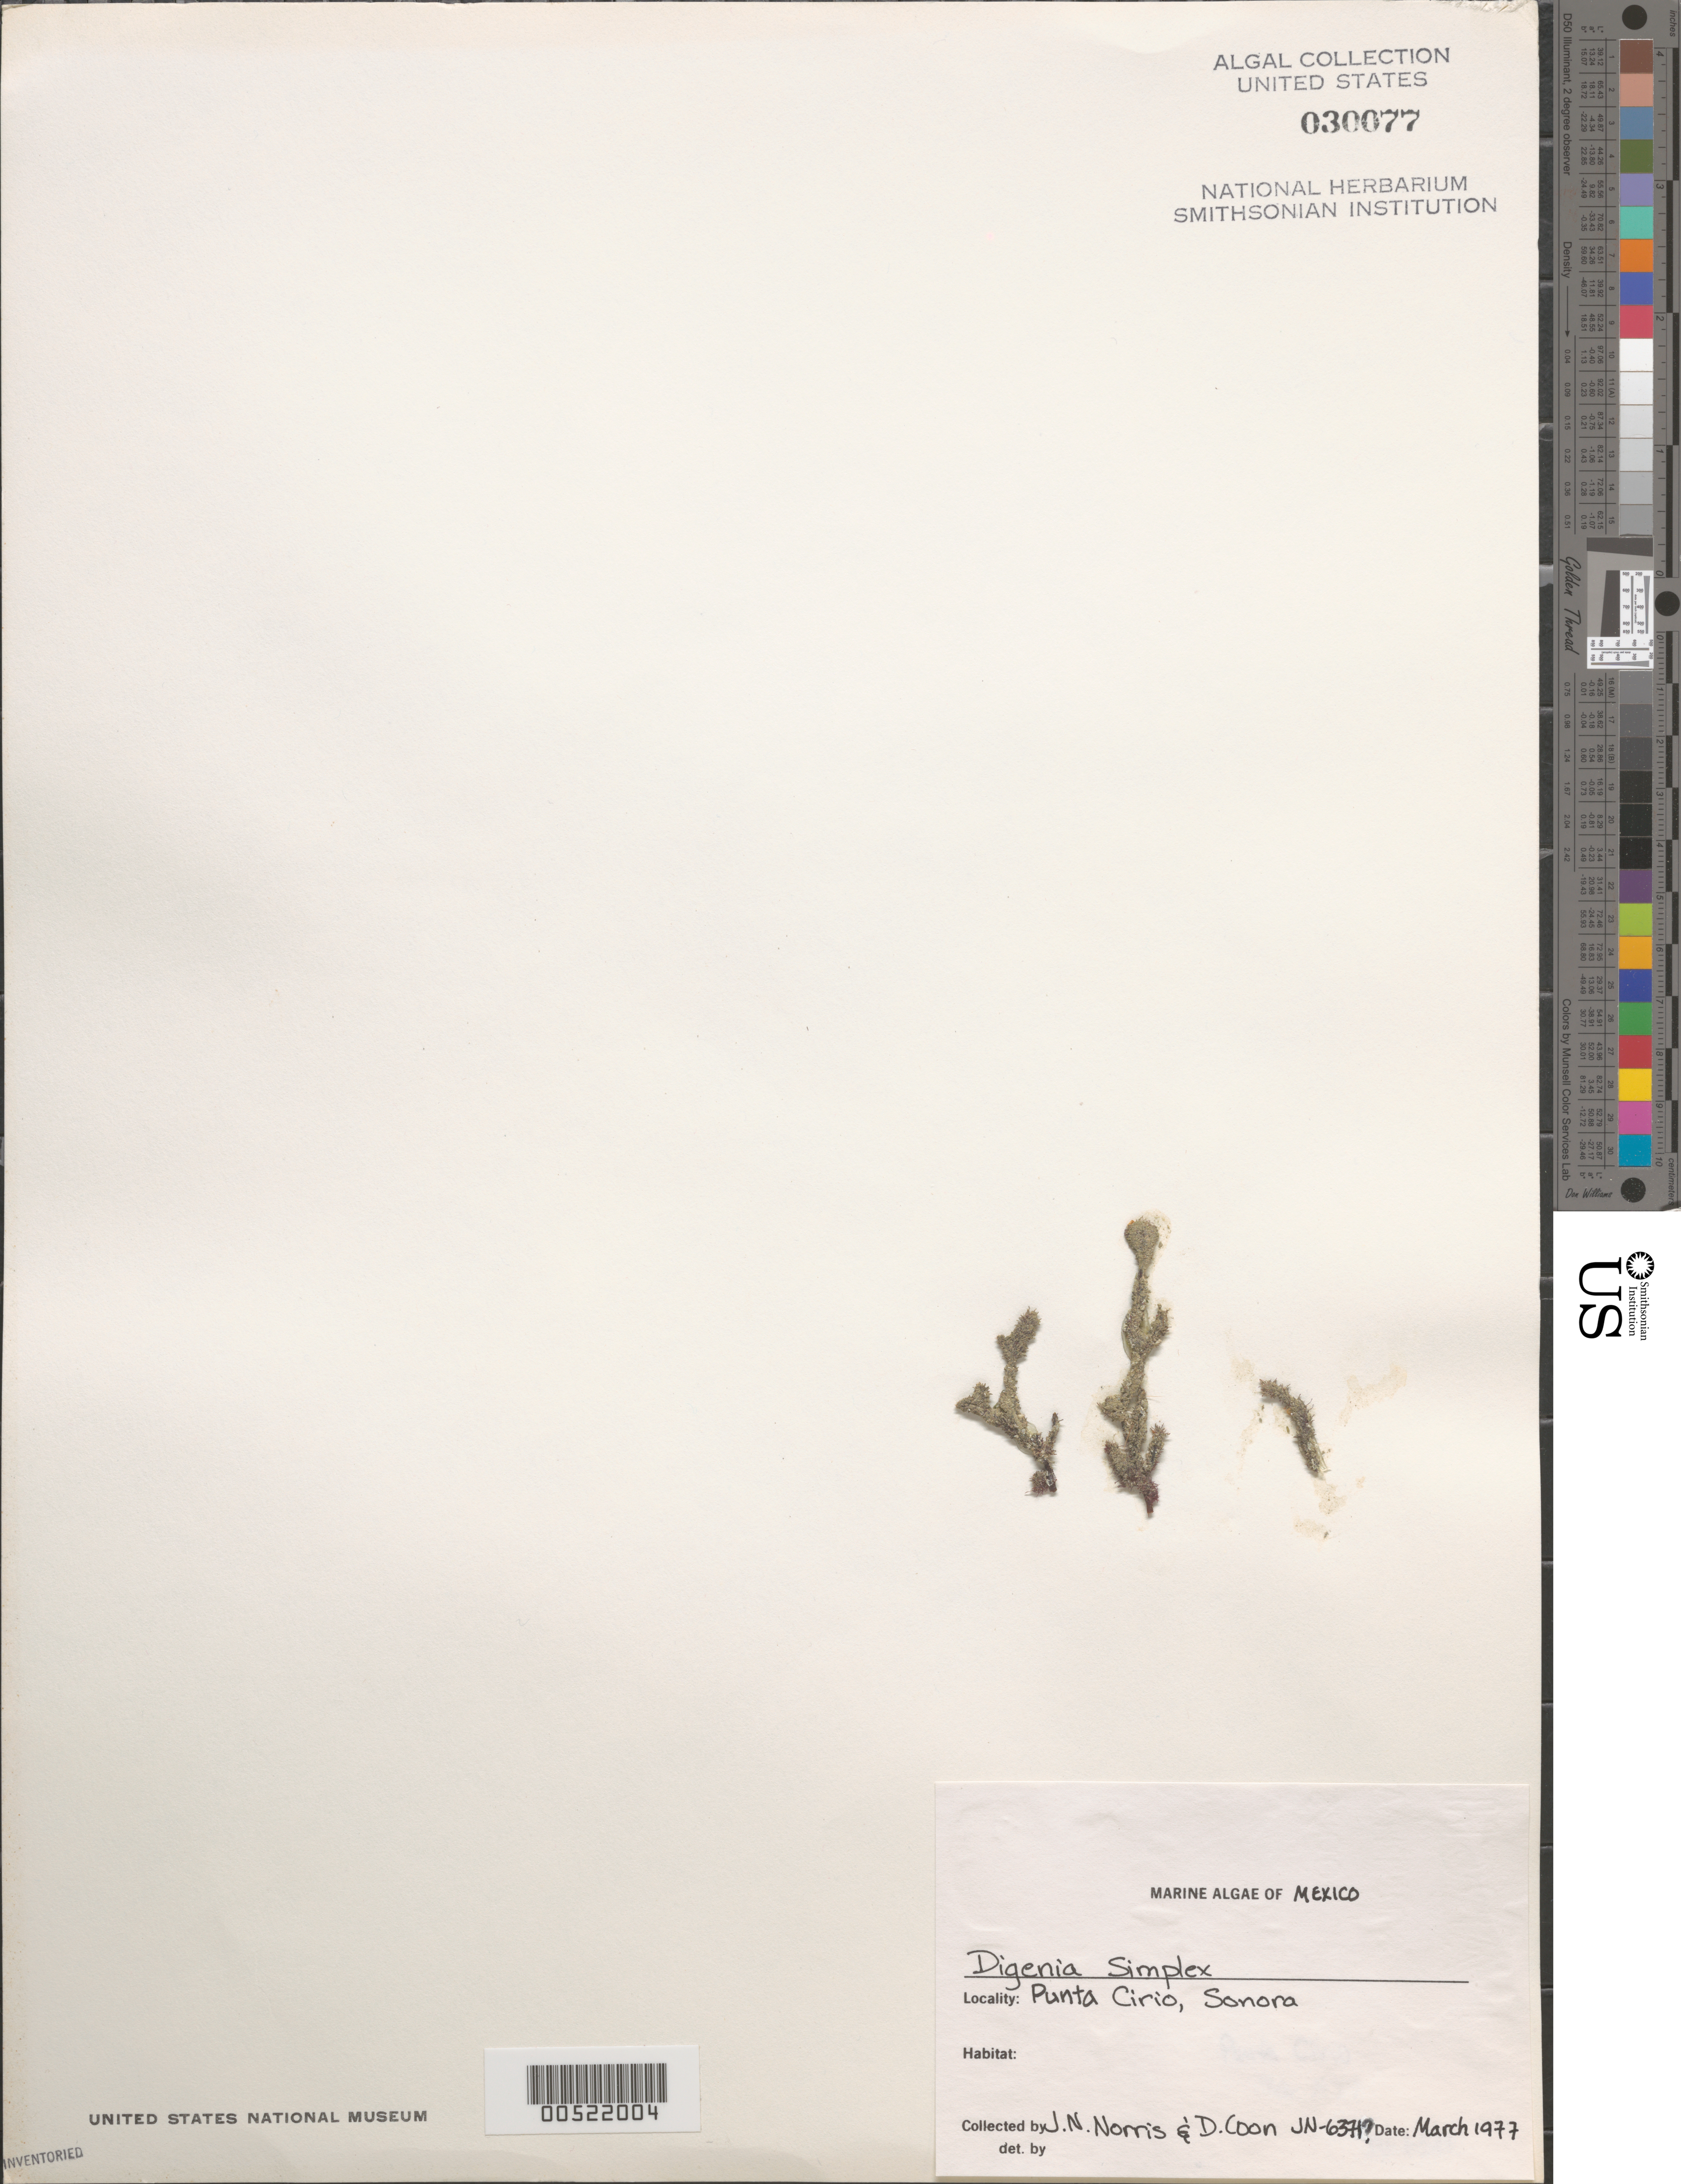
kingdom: Plantae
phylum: Rhodophyta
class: Florideophyceae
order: Ceramiales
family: Rhodomelaceae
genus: Digenea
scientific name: Digenea simplex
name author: (Wulfen) C. Agardh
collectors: J. N. Norris & D. Coon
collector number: JN-6371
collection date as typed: Mar 1977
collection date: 1977-03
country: Mexico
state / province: Sonora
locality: Punta Cirio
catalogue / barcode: US 30077